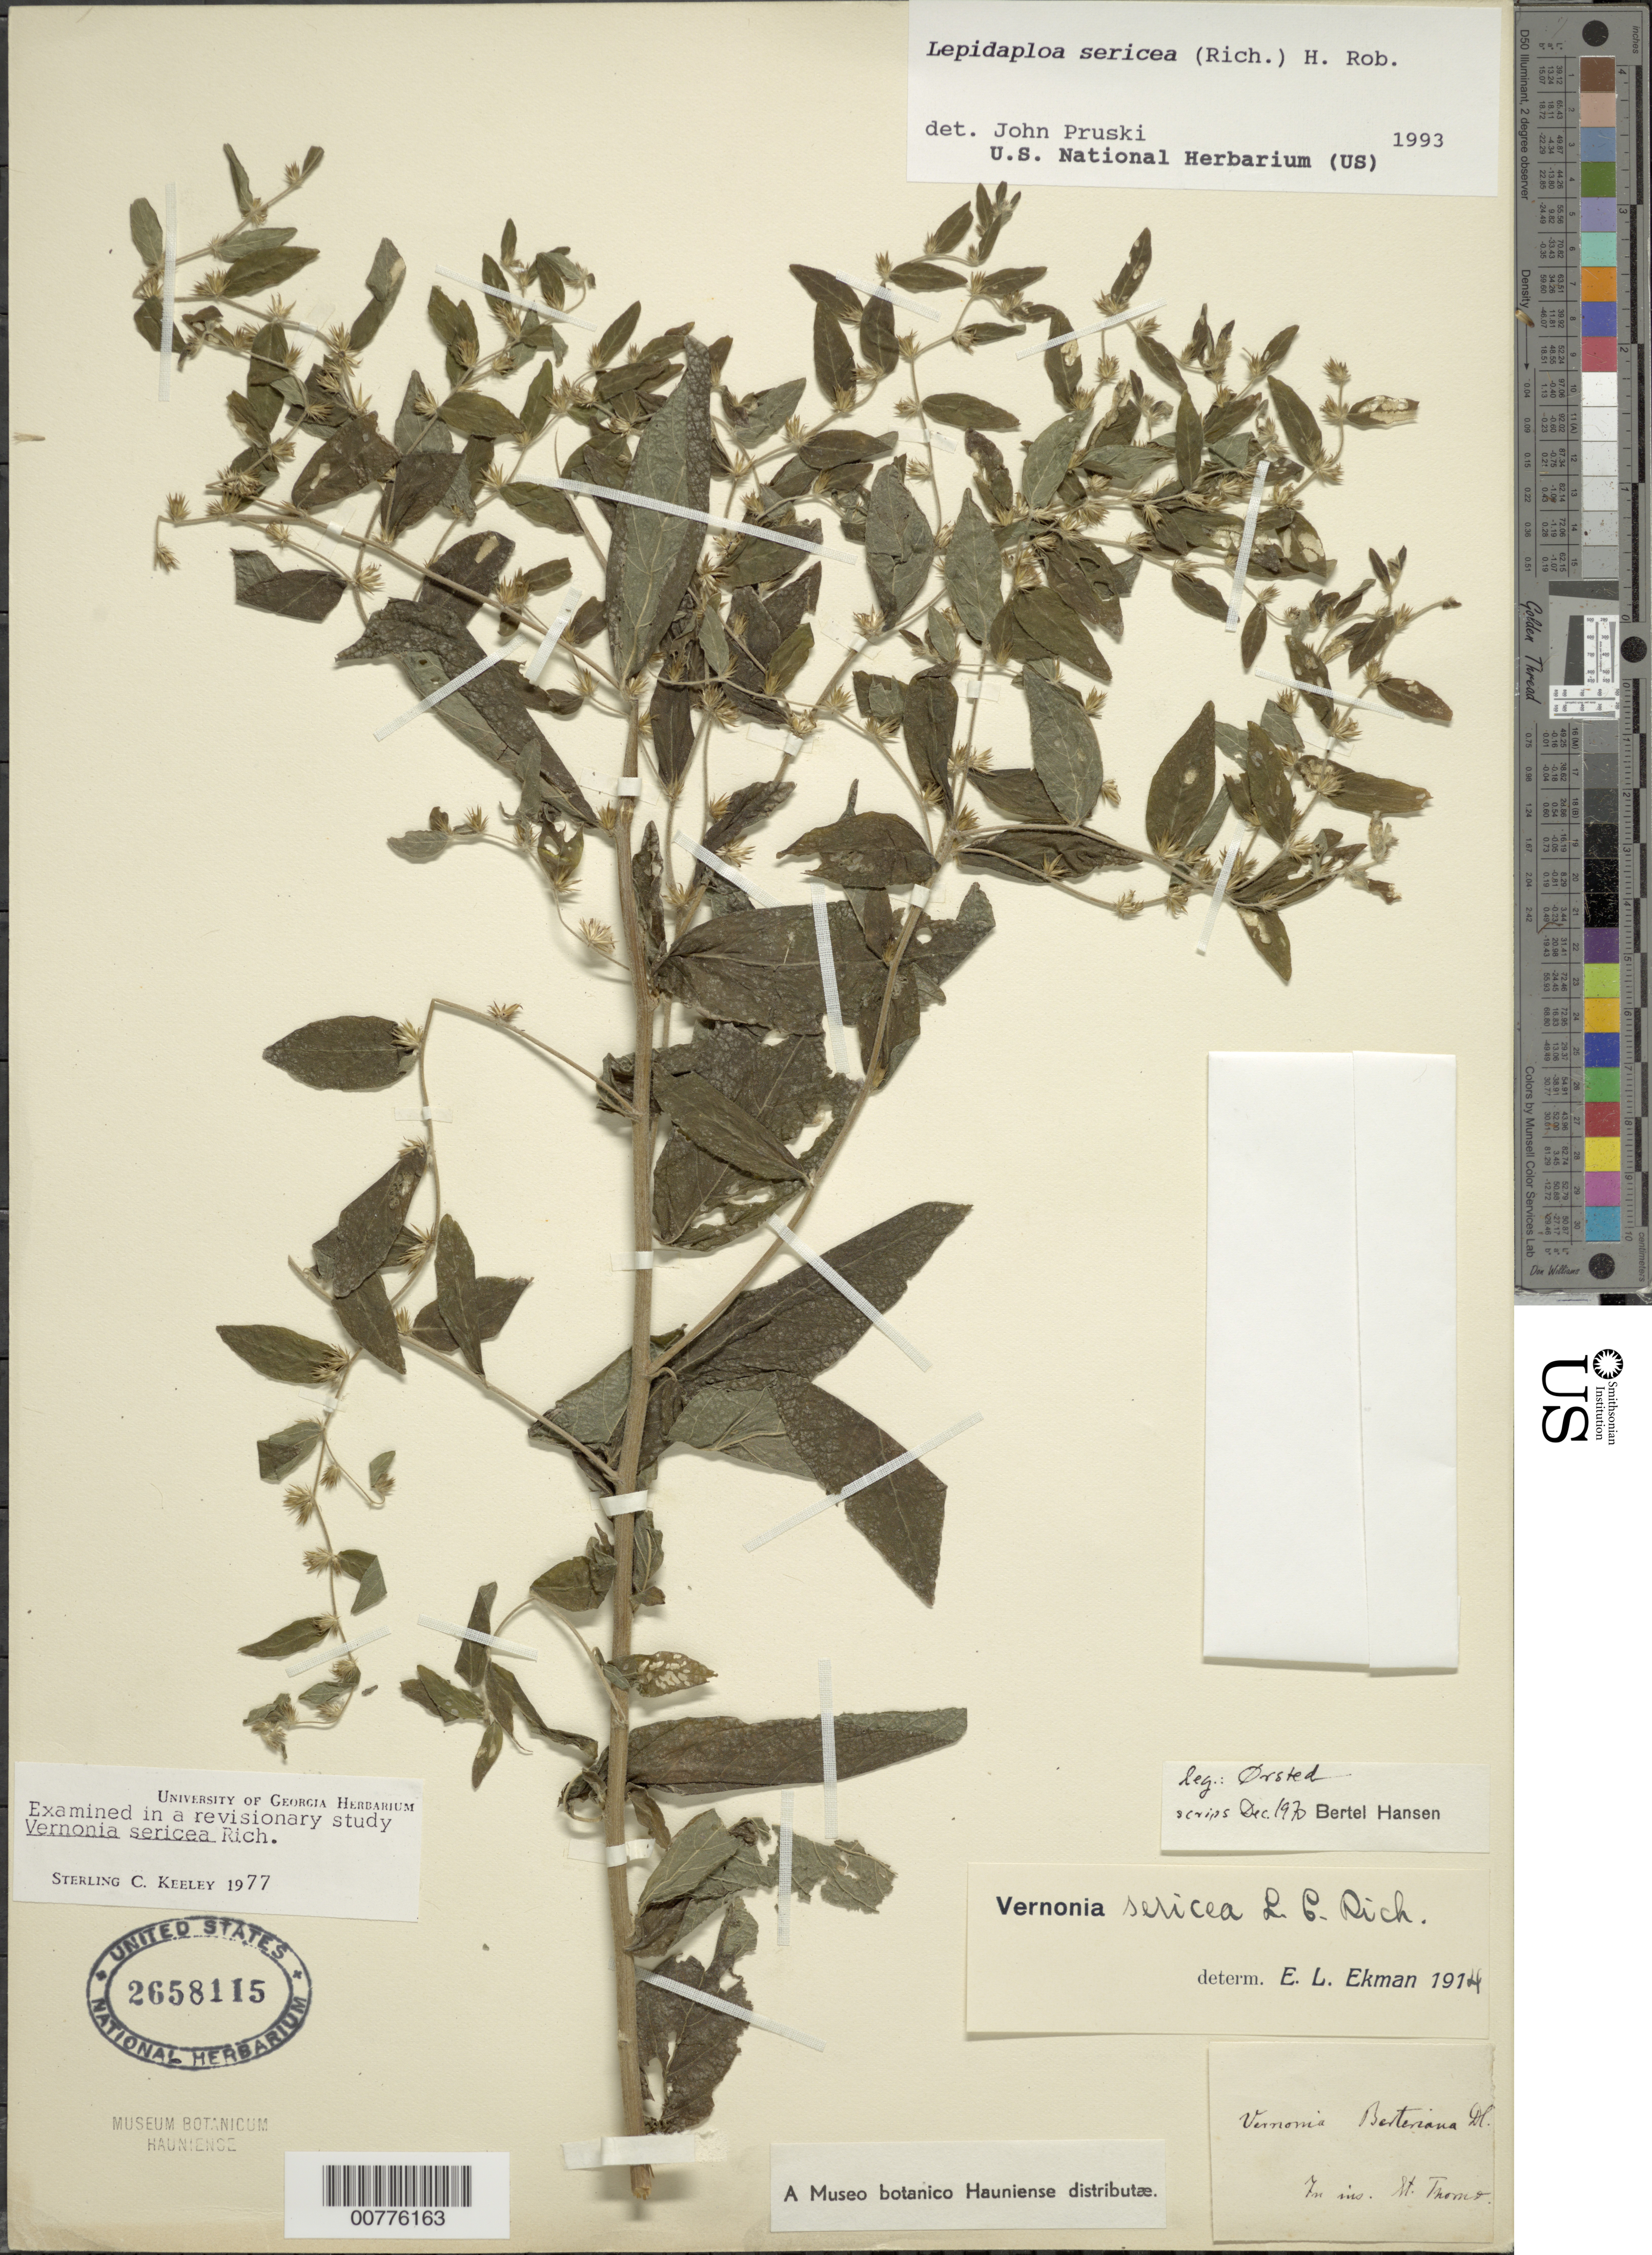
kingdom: Plantae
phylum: Tracheophyta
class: Magnoliopsida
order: Asterales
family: Asteraceae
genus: Lepidaploa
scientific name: Lepidaploa sericea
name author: (Rich.) H. Rob.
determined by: Pruski, J. F.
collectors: A. S. Oersted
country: U.S. Virgin Islands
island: St. Thomas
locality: St. Thomas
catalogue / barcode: US 2658115